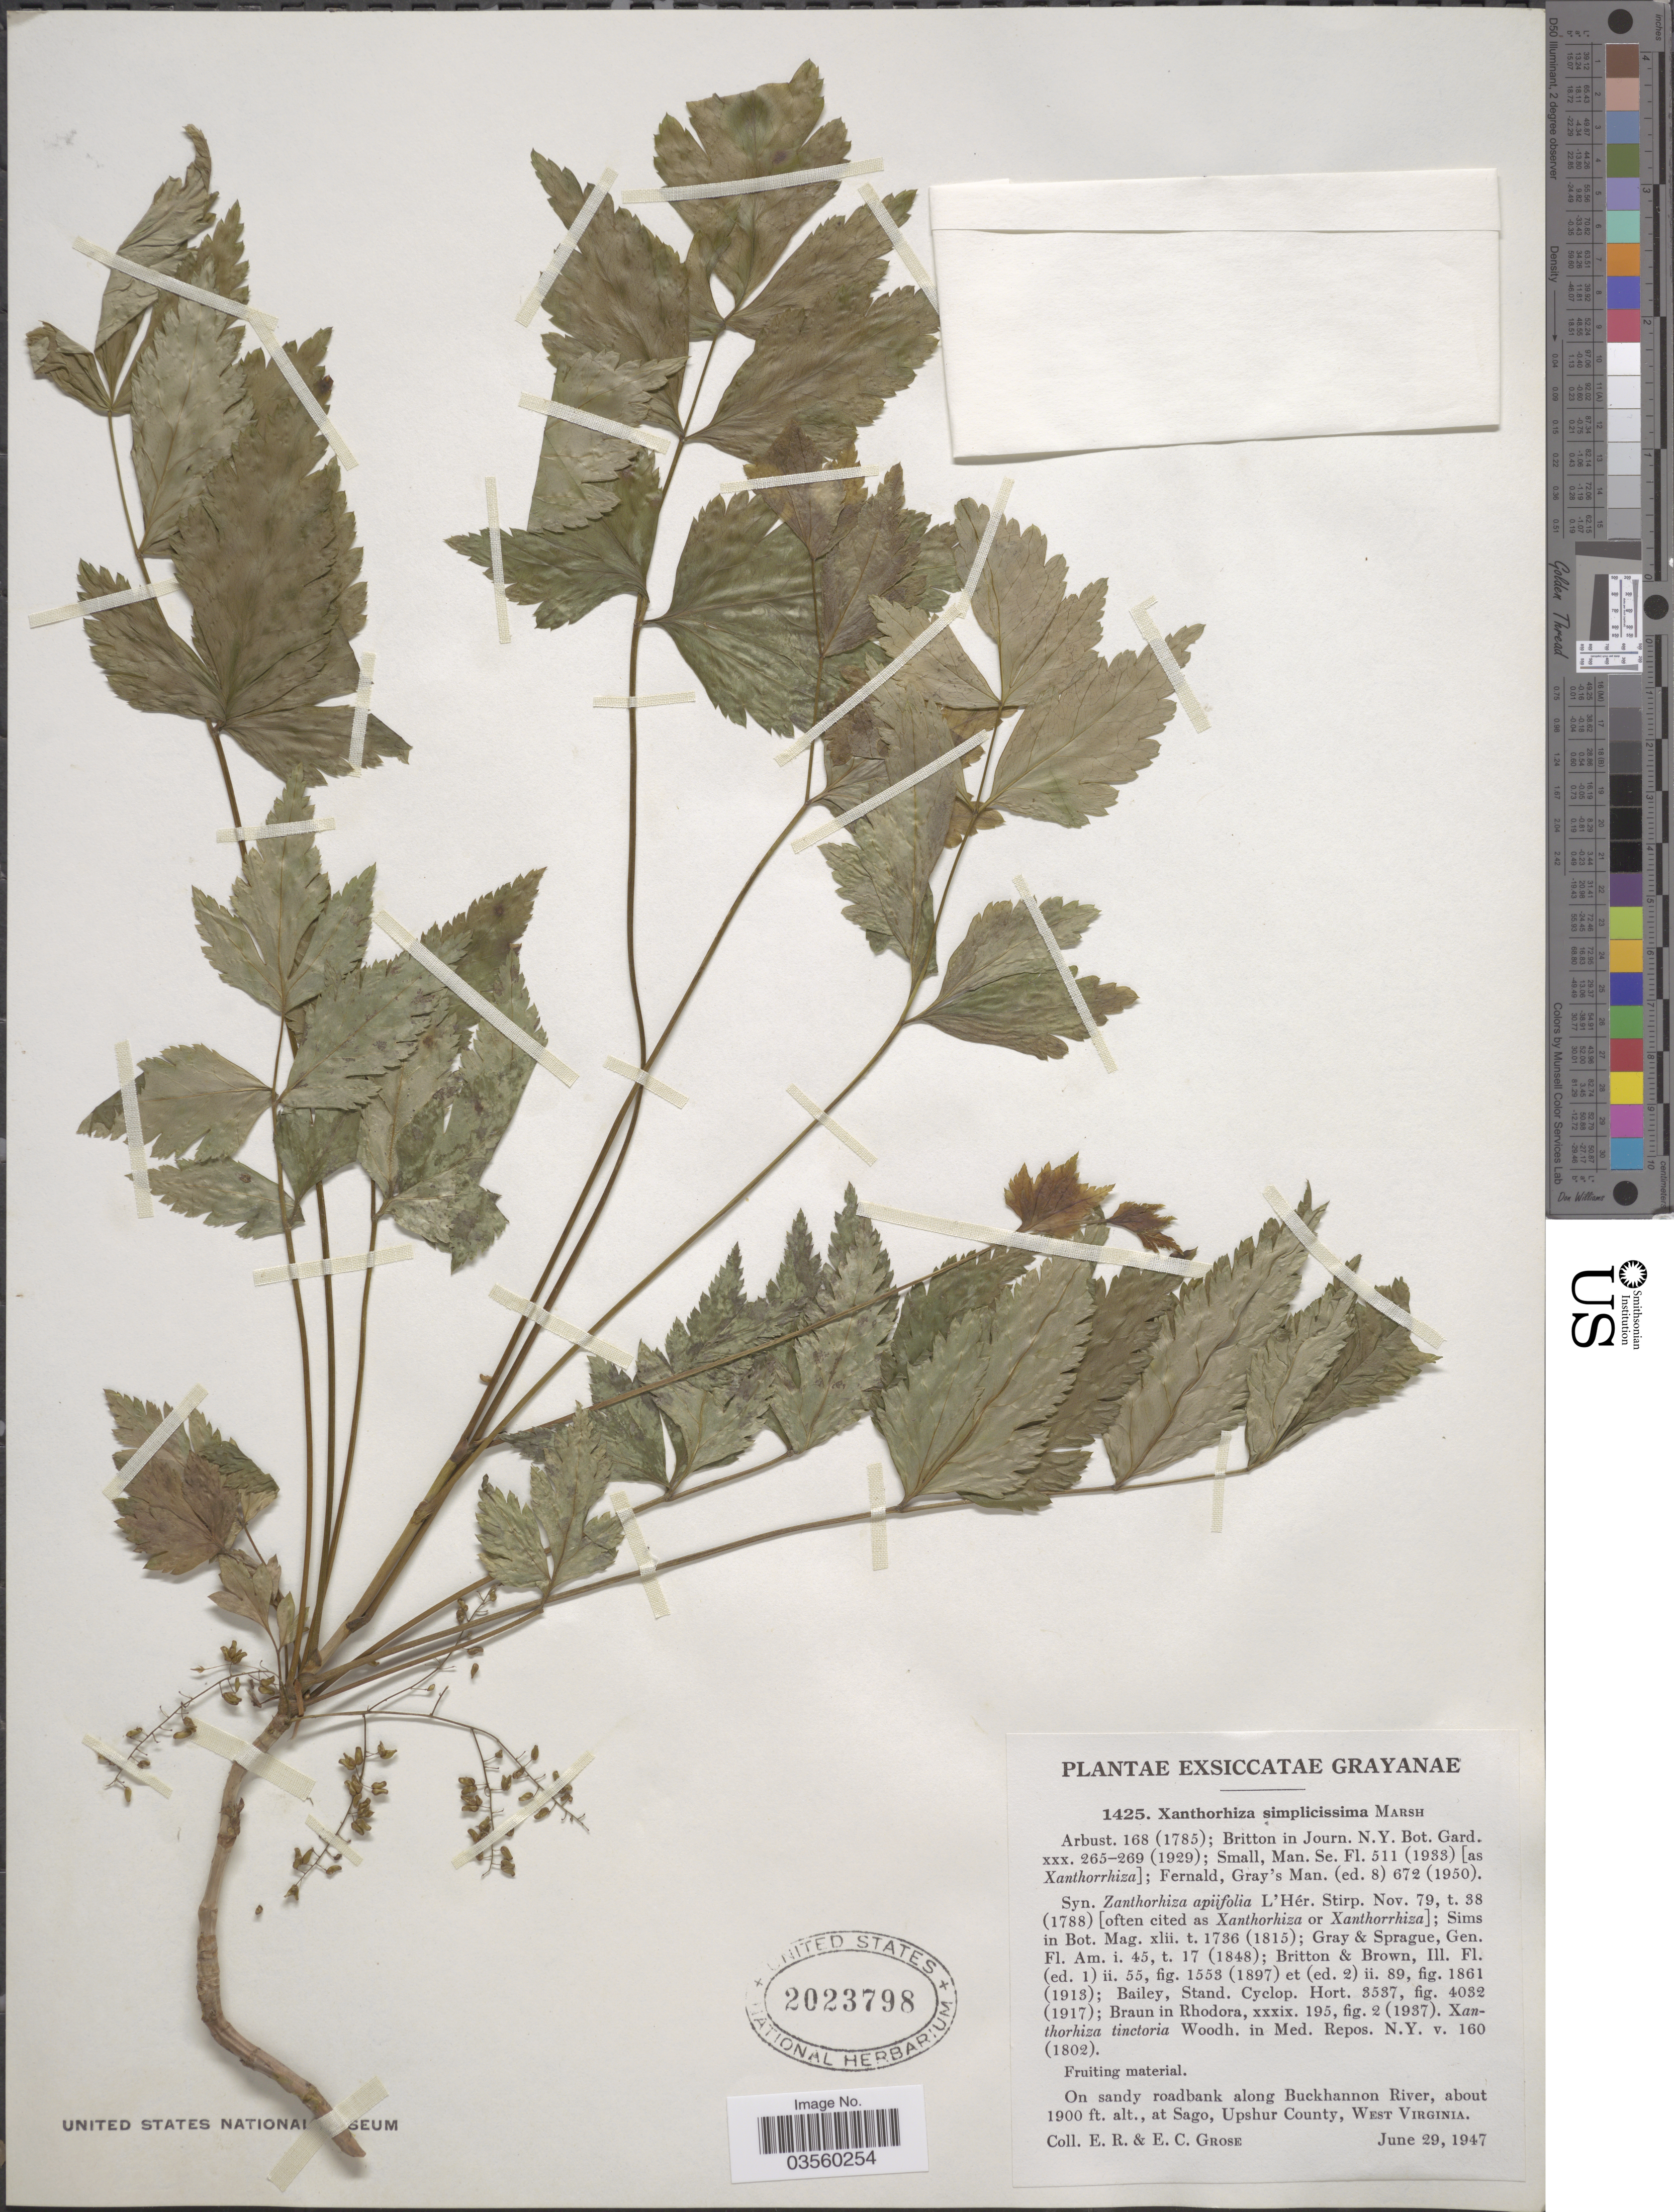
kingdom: Plantae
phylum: Tracheophyta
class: Magnoliopsida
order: Ranunculales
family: Ranunculaceae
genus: Xanthorhiza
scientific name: Xanthorhiza simplicissima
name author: Marshall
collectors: E. Grose & E. Grose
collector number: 1425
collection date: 1947-06-29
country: United States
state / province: West Virginia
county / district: Upshur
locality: Along Buckhannon River, at Sago, Upshur County.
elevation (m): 579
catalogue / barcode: US 2023798